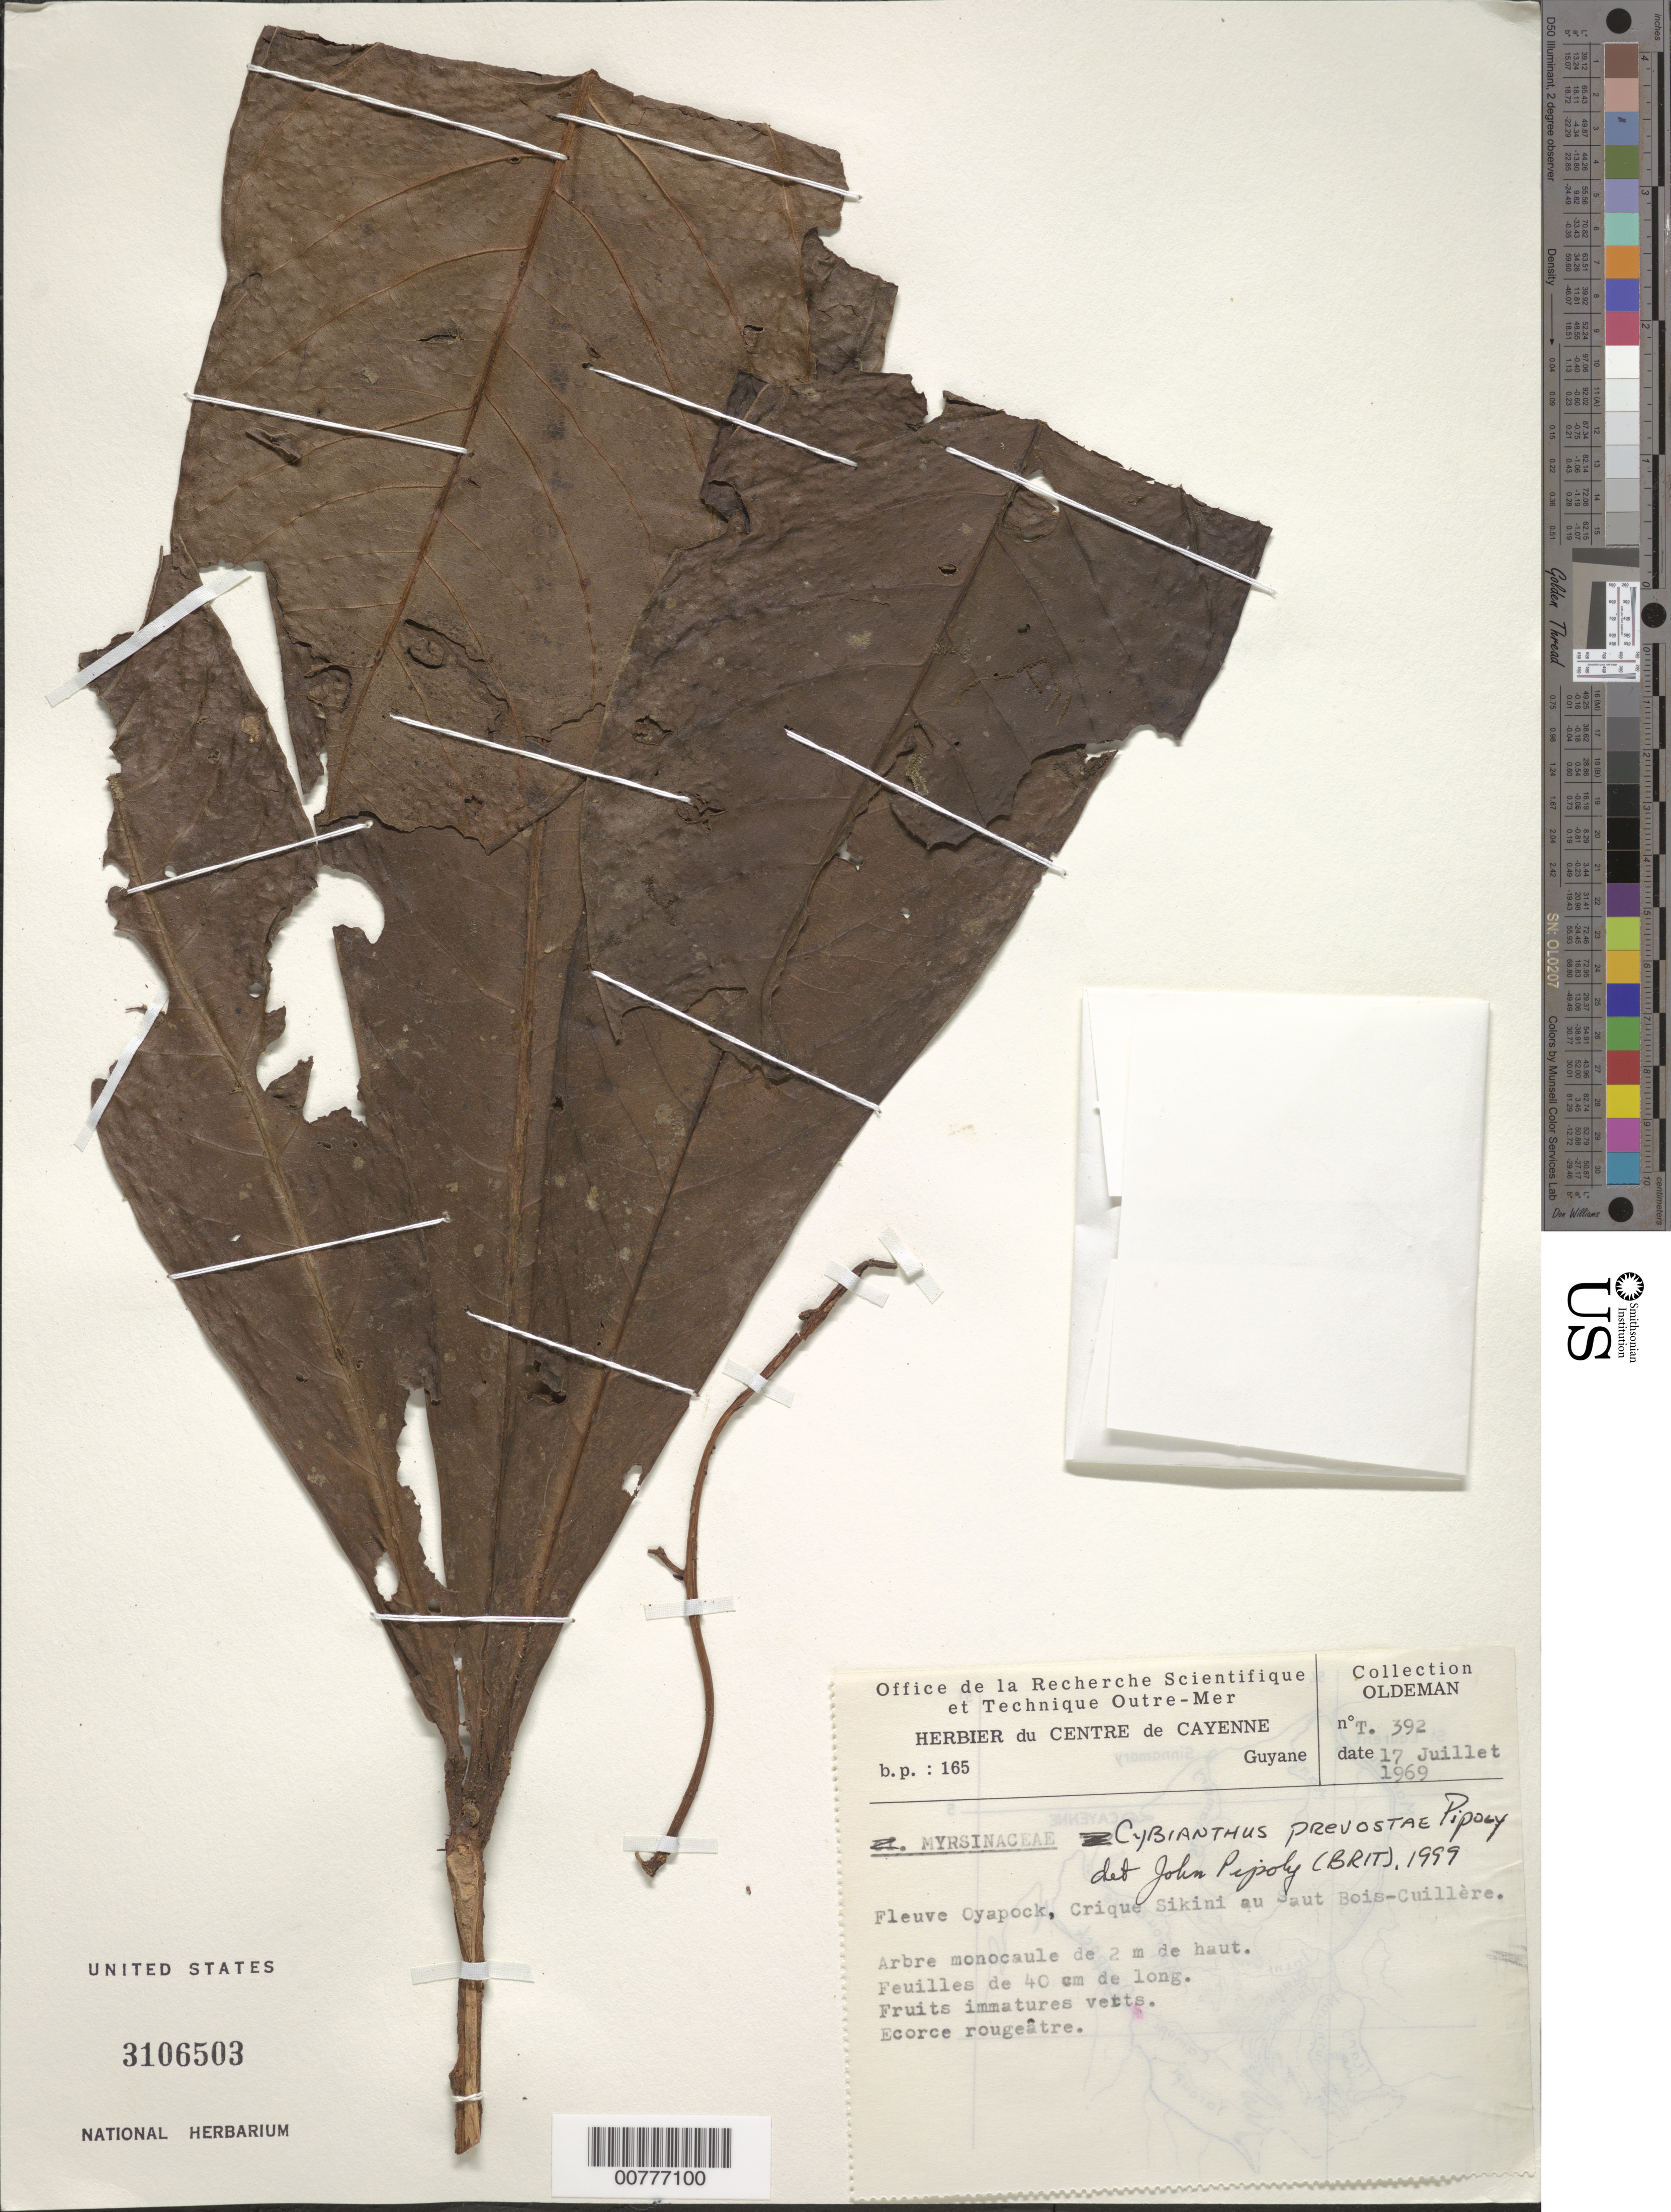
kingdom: Plantae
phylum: Tracheophyta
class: Magnoliopsida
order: Ericales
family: Primulaceae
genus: Cybianthus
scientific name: Cybianthus prevostiae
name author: Pipoly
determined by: Pipoly, J. J., III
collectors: R. Oldeman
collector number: T 392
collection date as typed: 17-Jul-69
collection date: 1969-07-17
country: French Guiana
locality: Fleuve Oyapock, Crique Sikini, Saut Bois-Cuillère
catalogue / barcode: US 3106503